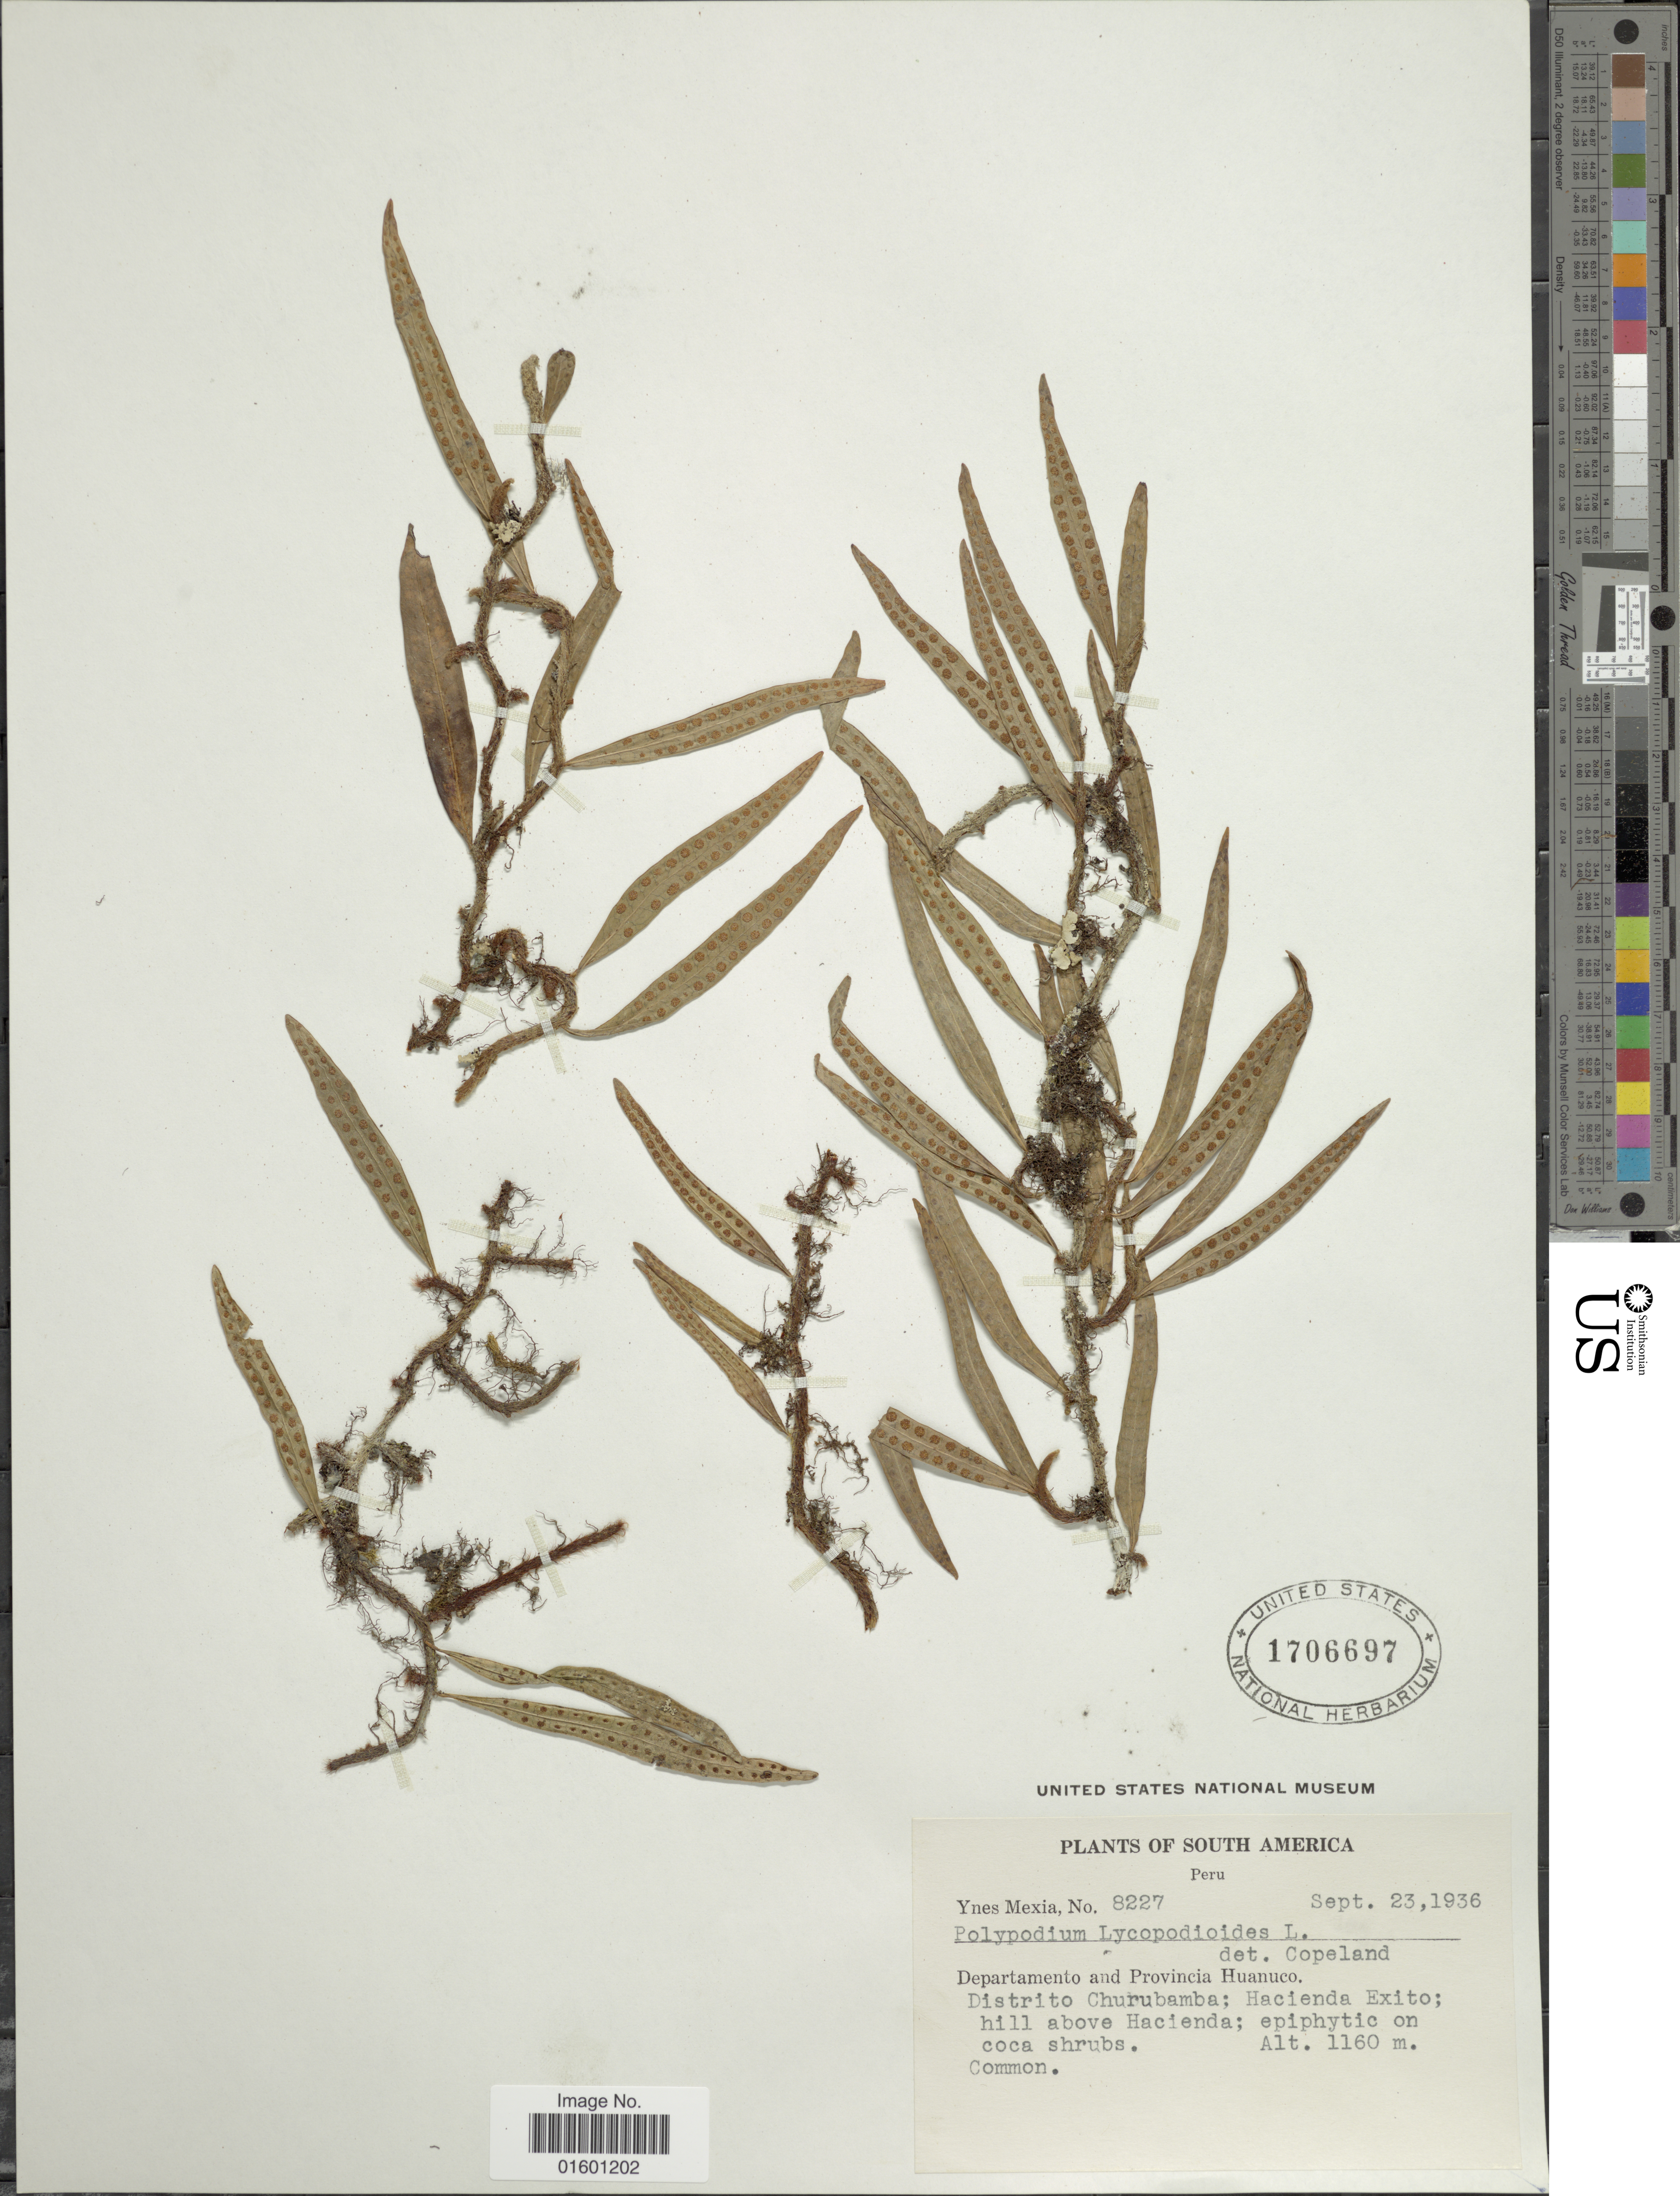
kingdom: Plantae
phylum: Tracheophyta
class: Polypodiopsida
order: Polypodiales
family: Polypodiaceae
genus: Microgramma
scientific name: Microgramma lycopodioides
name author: (L.) Copel.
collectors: Y. Mexia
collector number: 8227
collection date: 1936-09-23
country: Peru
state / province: Huánuco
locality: Distrito Churubamba: Hacienda Exito; hill above Hacienda; epiphytic on coca shrubs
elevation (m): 1160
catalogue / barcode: US 1706697